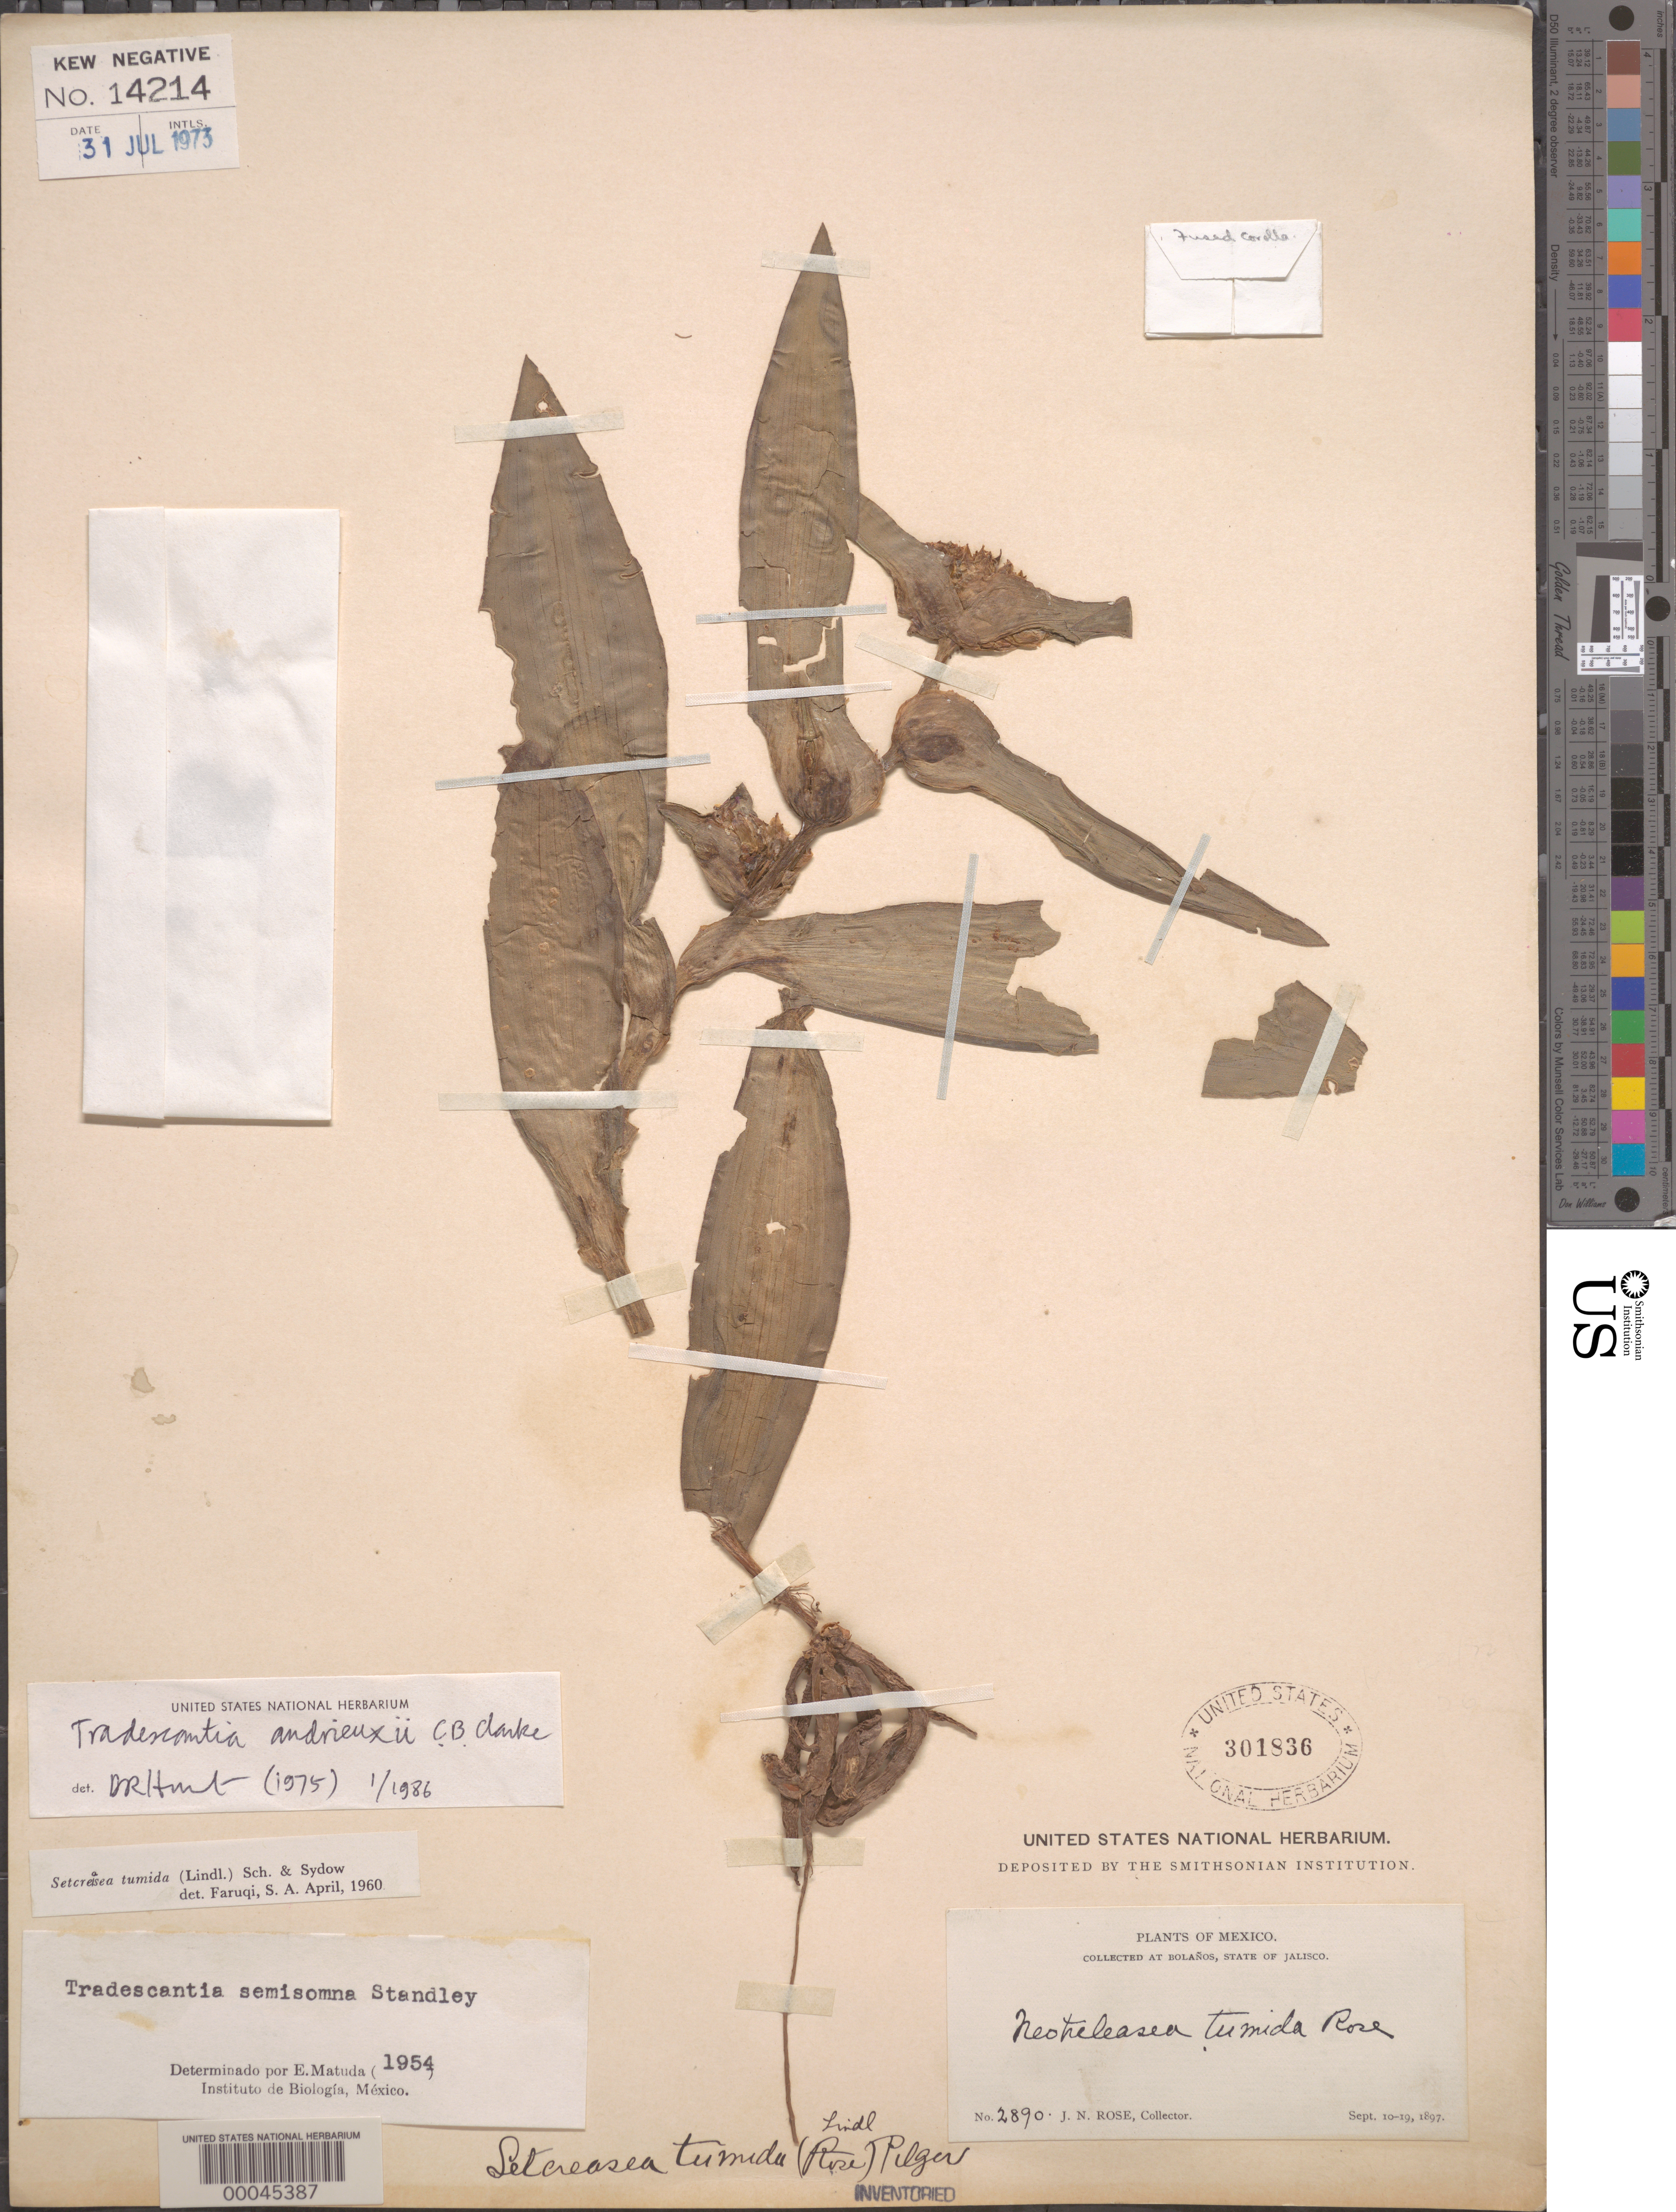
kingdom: Plantae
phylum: Tracheophyta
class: Liliopsida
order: Commelinales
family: Commelinaceae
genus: Tradescantia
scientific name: Tradescantia andrieuxii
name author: C.B. Clarke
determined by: Hunt, D. R.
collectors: J. N. Rose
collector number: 2890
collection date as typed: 10 Sep 1897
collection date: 1897-09-10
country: Mexico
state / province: Jalisco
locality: Bolanos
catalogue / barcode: US 301836